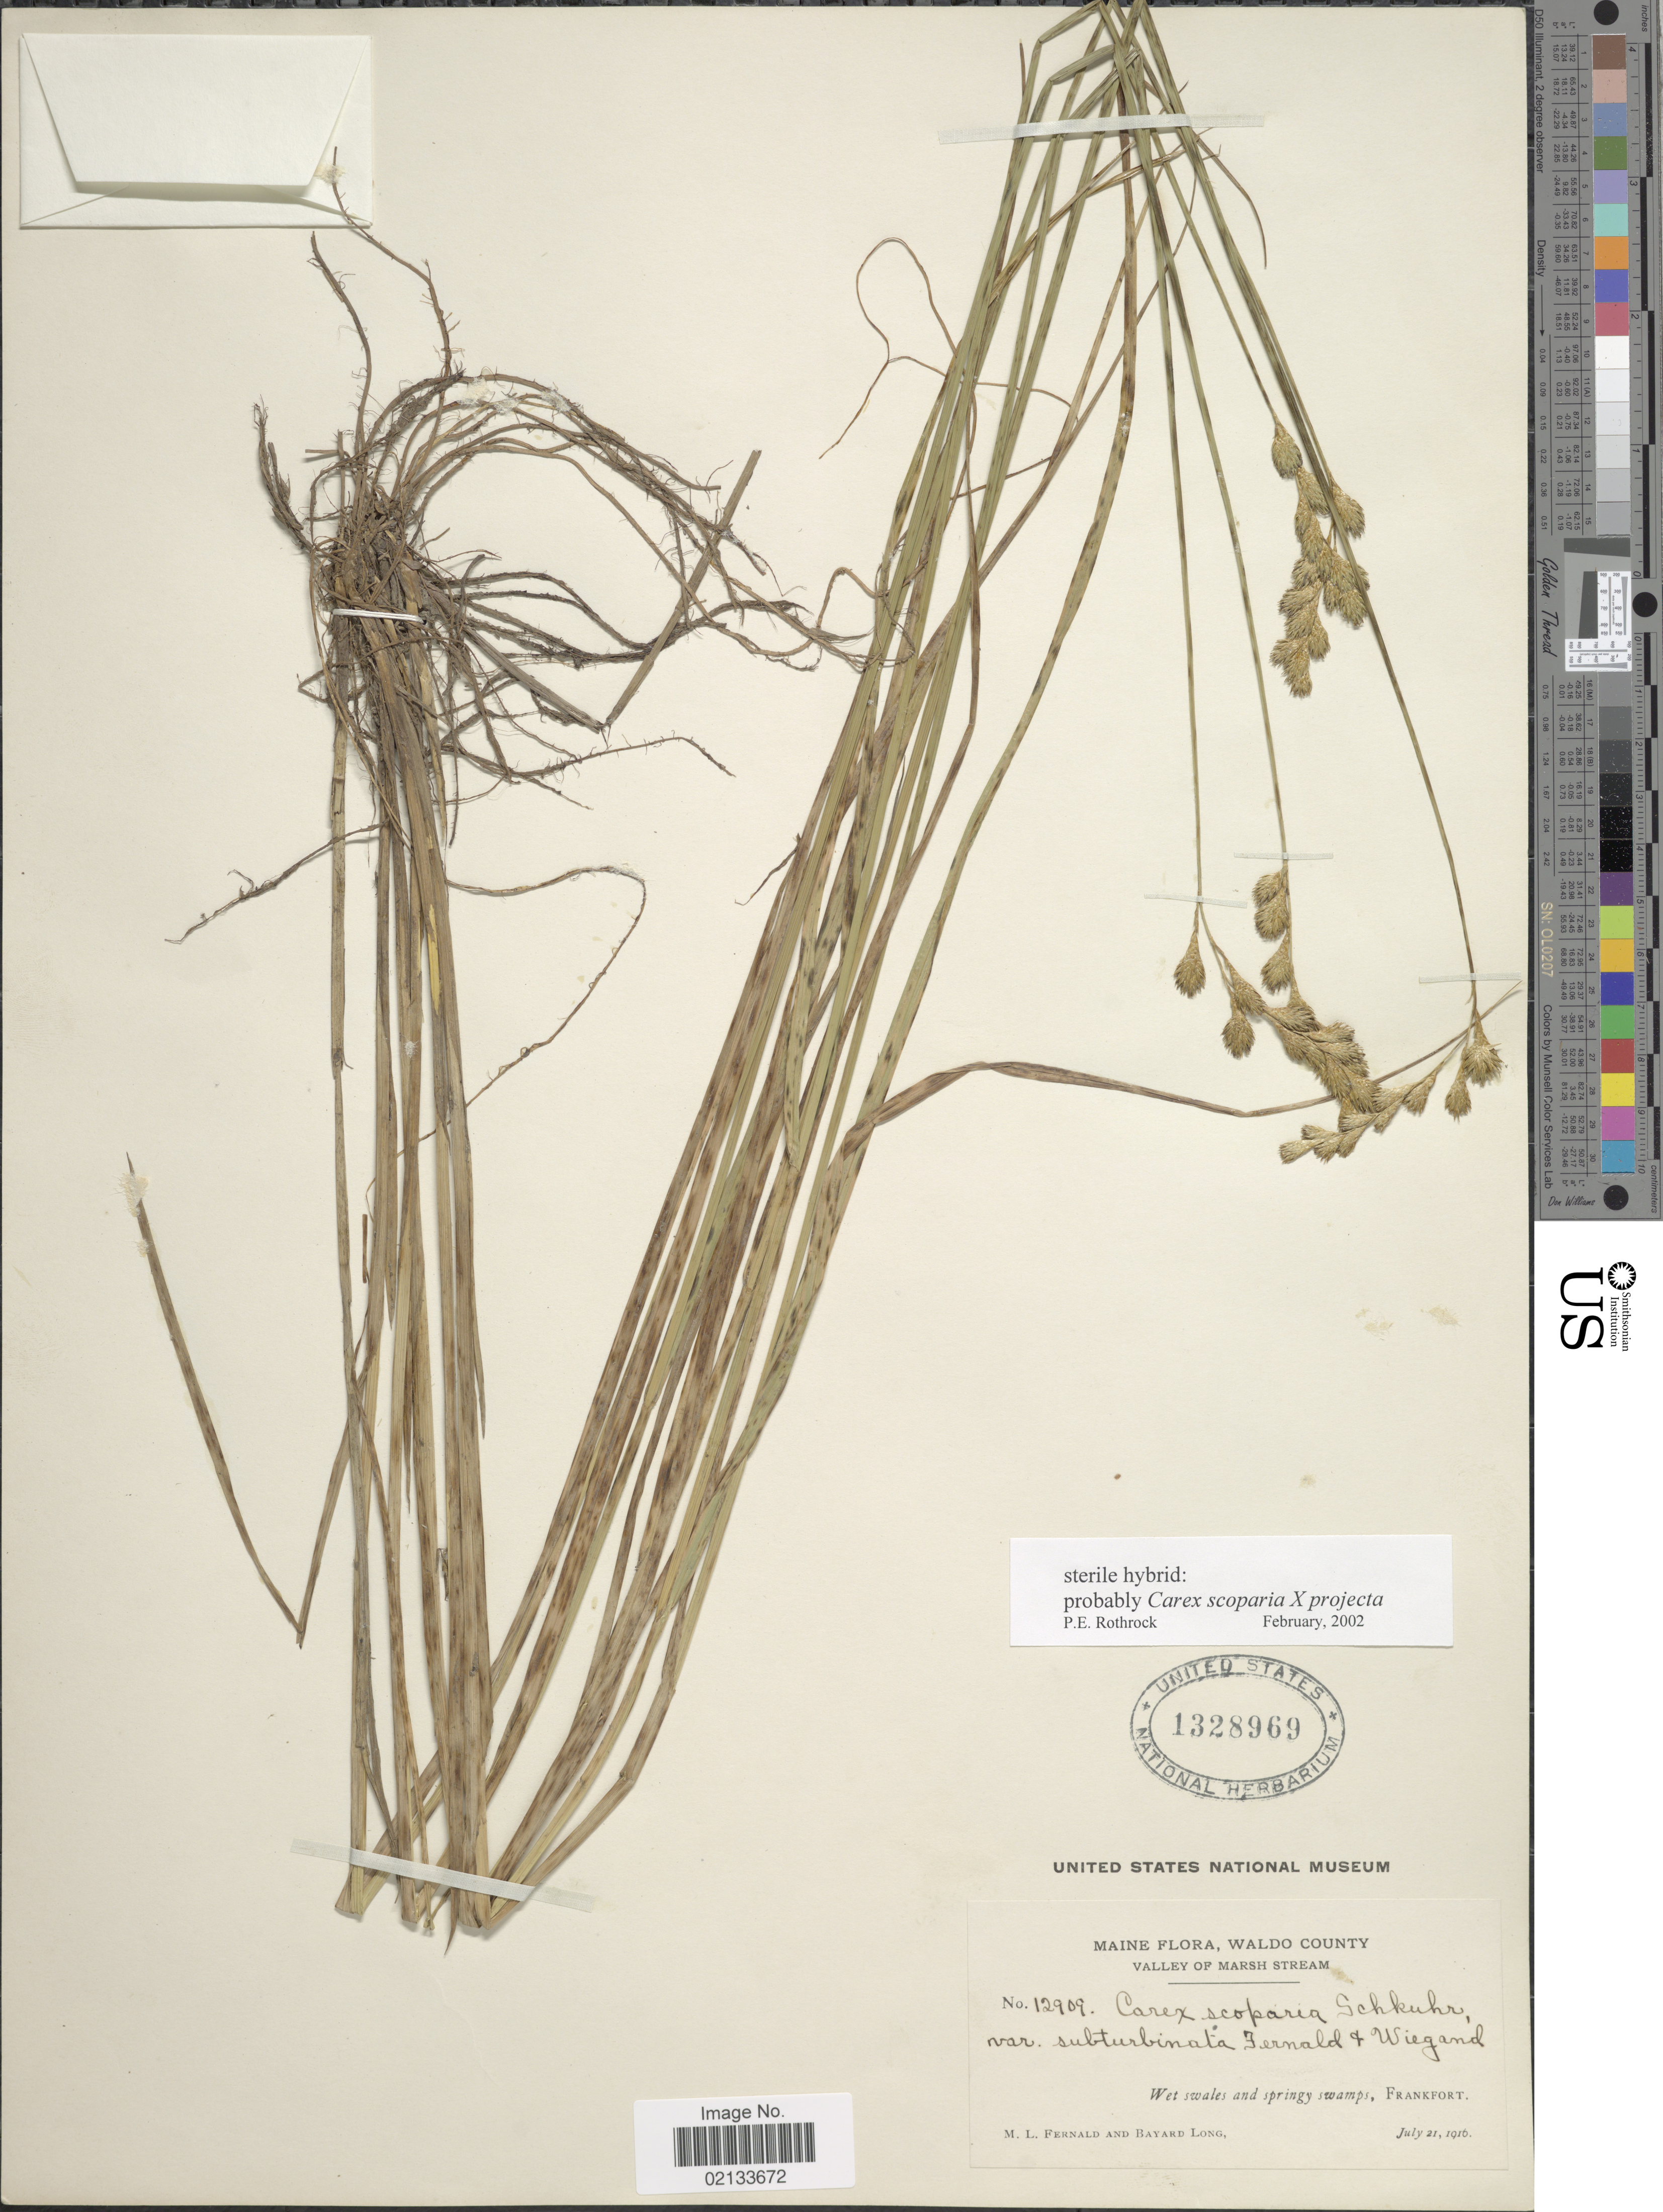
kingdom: Plantae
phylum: Tracheophyta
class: Liliopsida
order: Poales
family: Cyperaceae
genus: Carex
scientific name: Carex scoparia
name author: Schkuhr ex Willd.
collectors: M. L. Fernald & B. Long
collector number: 12909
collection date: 1916-07-21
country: United States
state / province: Maine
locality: Waldo County, Valley of Marsh Stream, Wet swales and springy swamps, Frankfort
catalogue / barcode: US 1328969